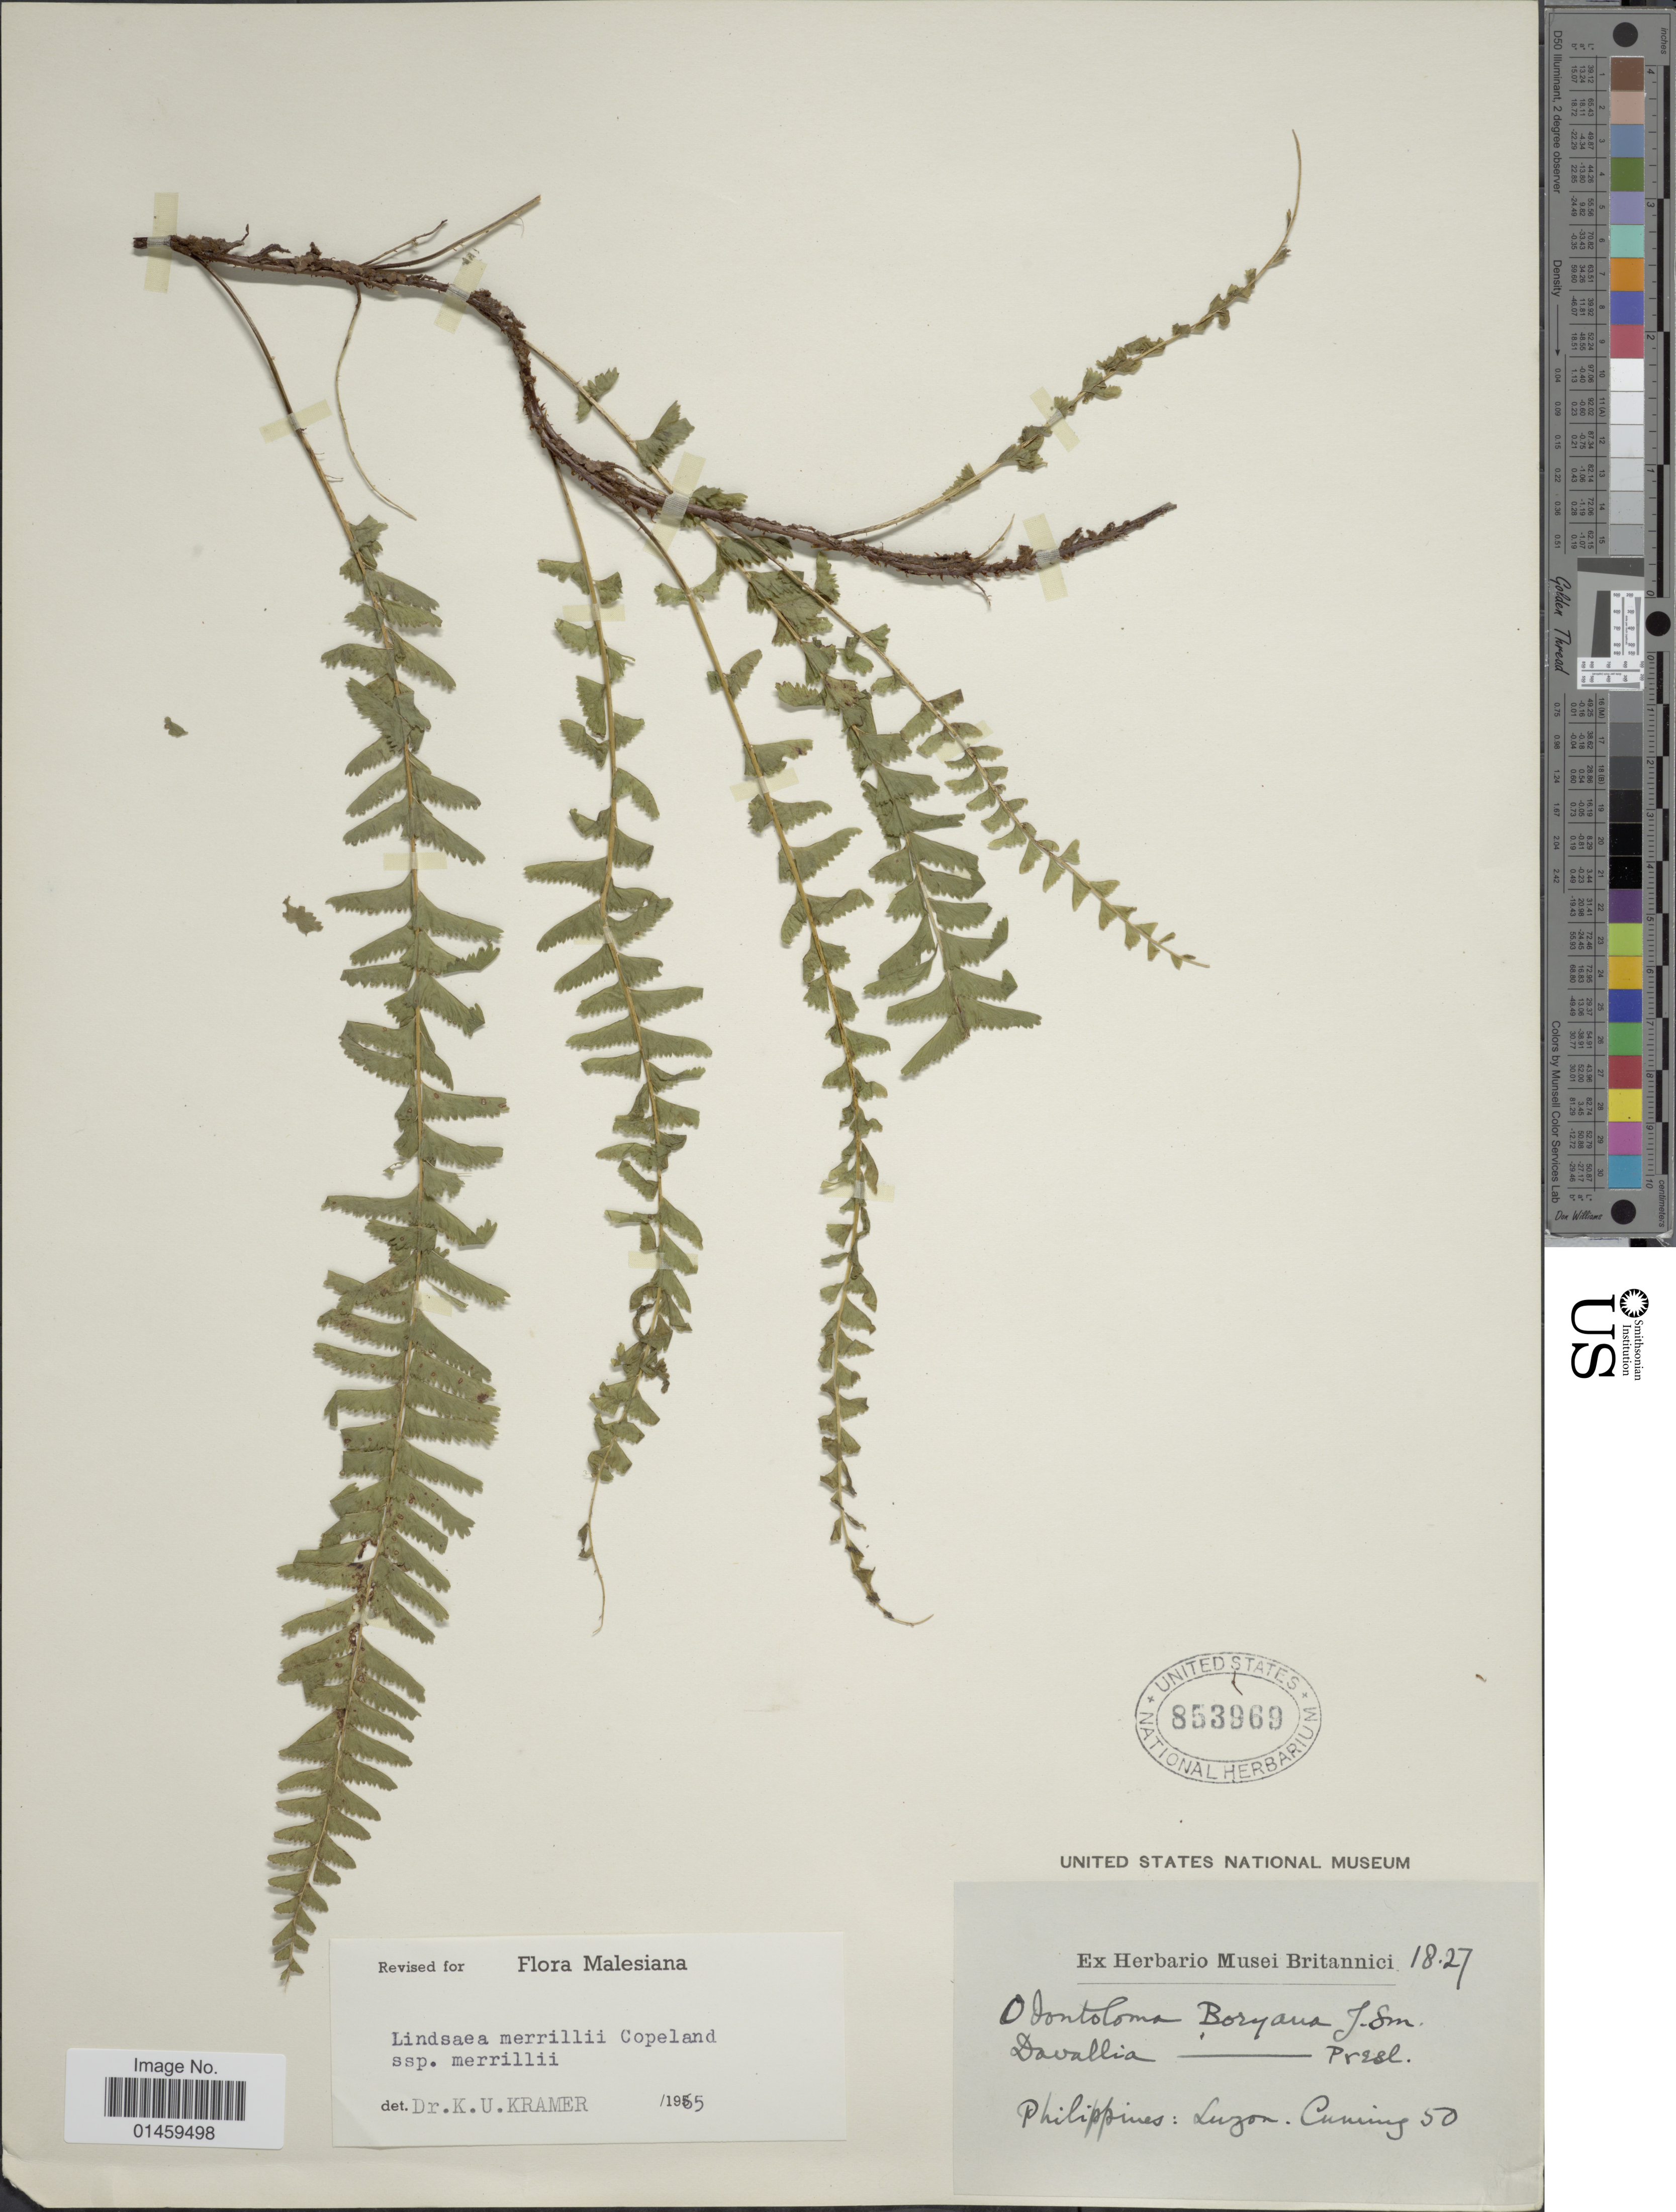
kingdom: Plantae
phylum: Tracheophyta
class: Polypodiopsida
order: Polypodiales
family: Lindsaeaceae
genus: Lindsaea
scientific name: Lindsaea merrillii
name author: Copel. in Perkins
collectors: -. Cuming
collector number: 50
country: Philippines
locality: Luzon.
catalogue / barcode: US 853969